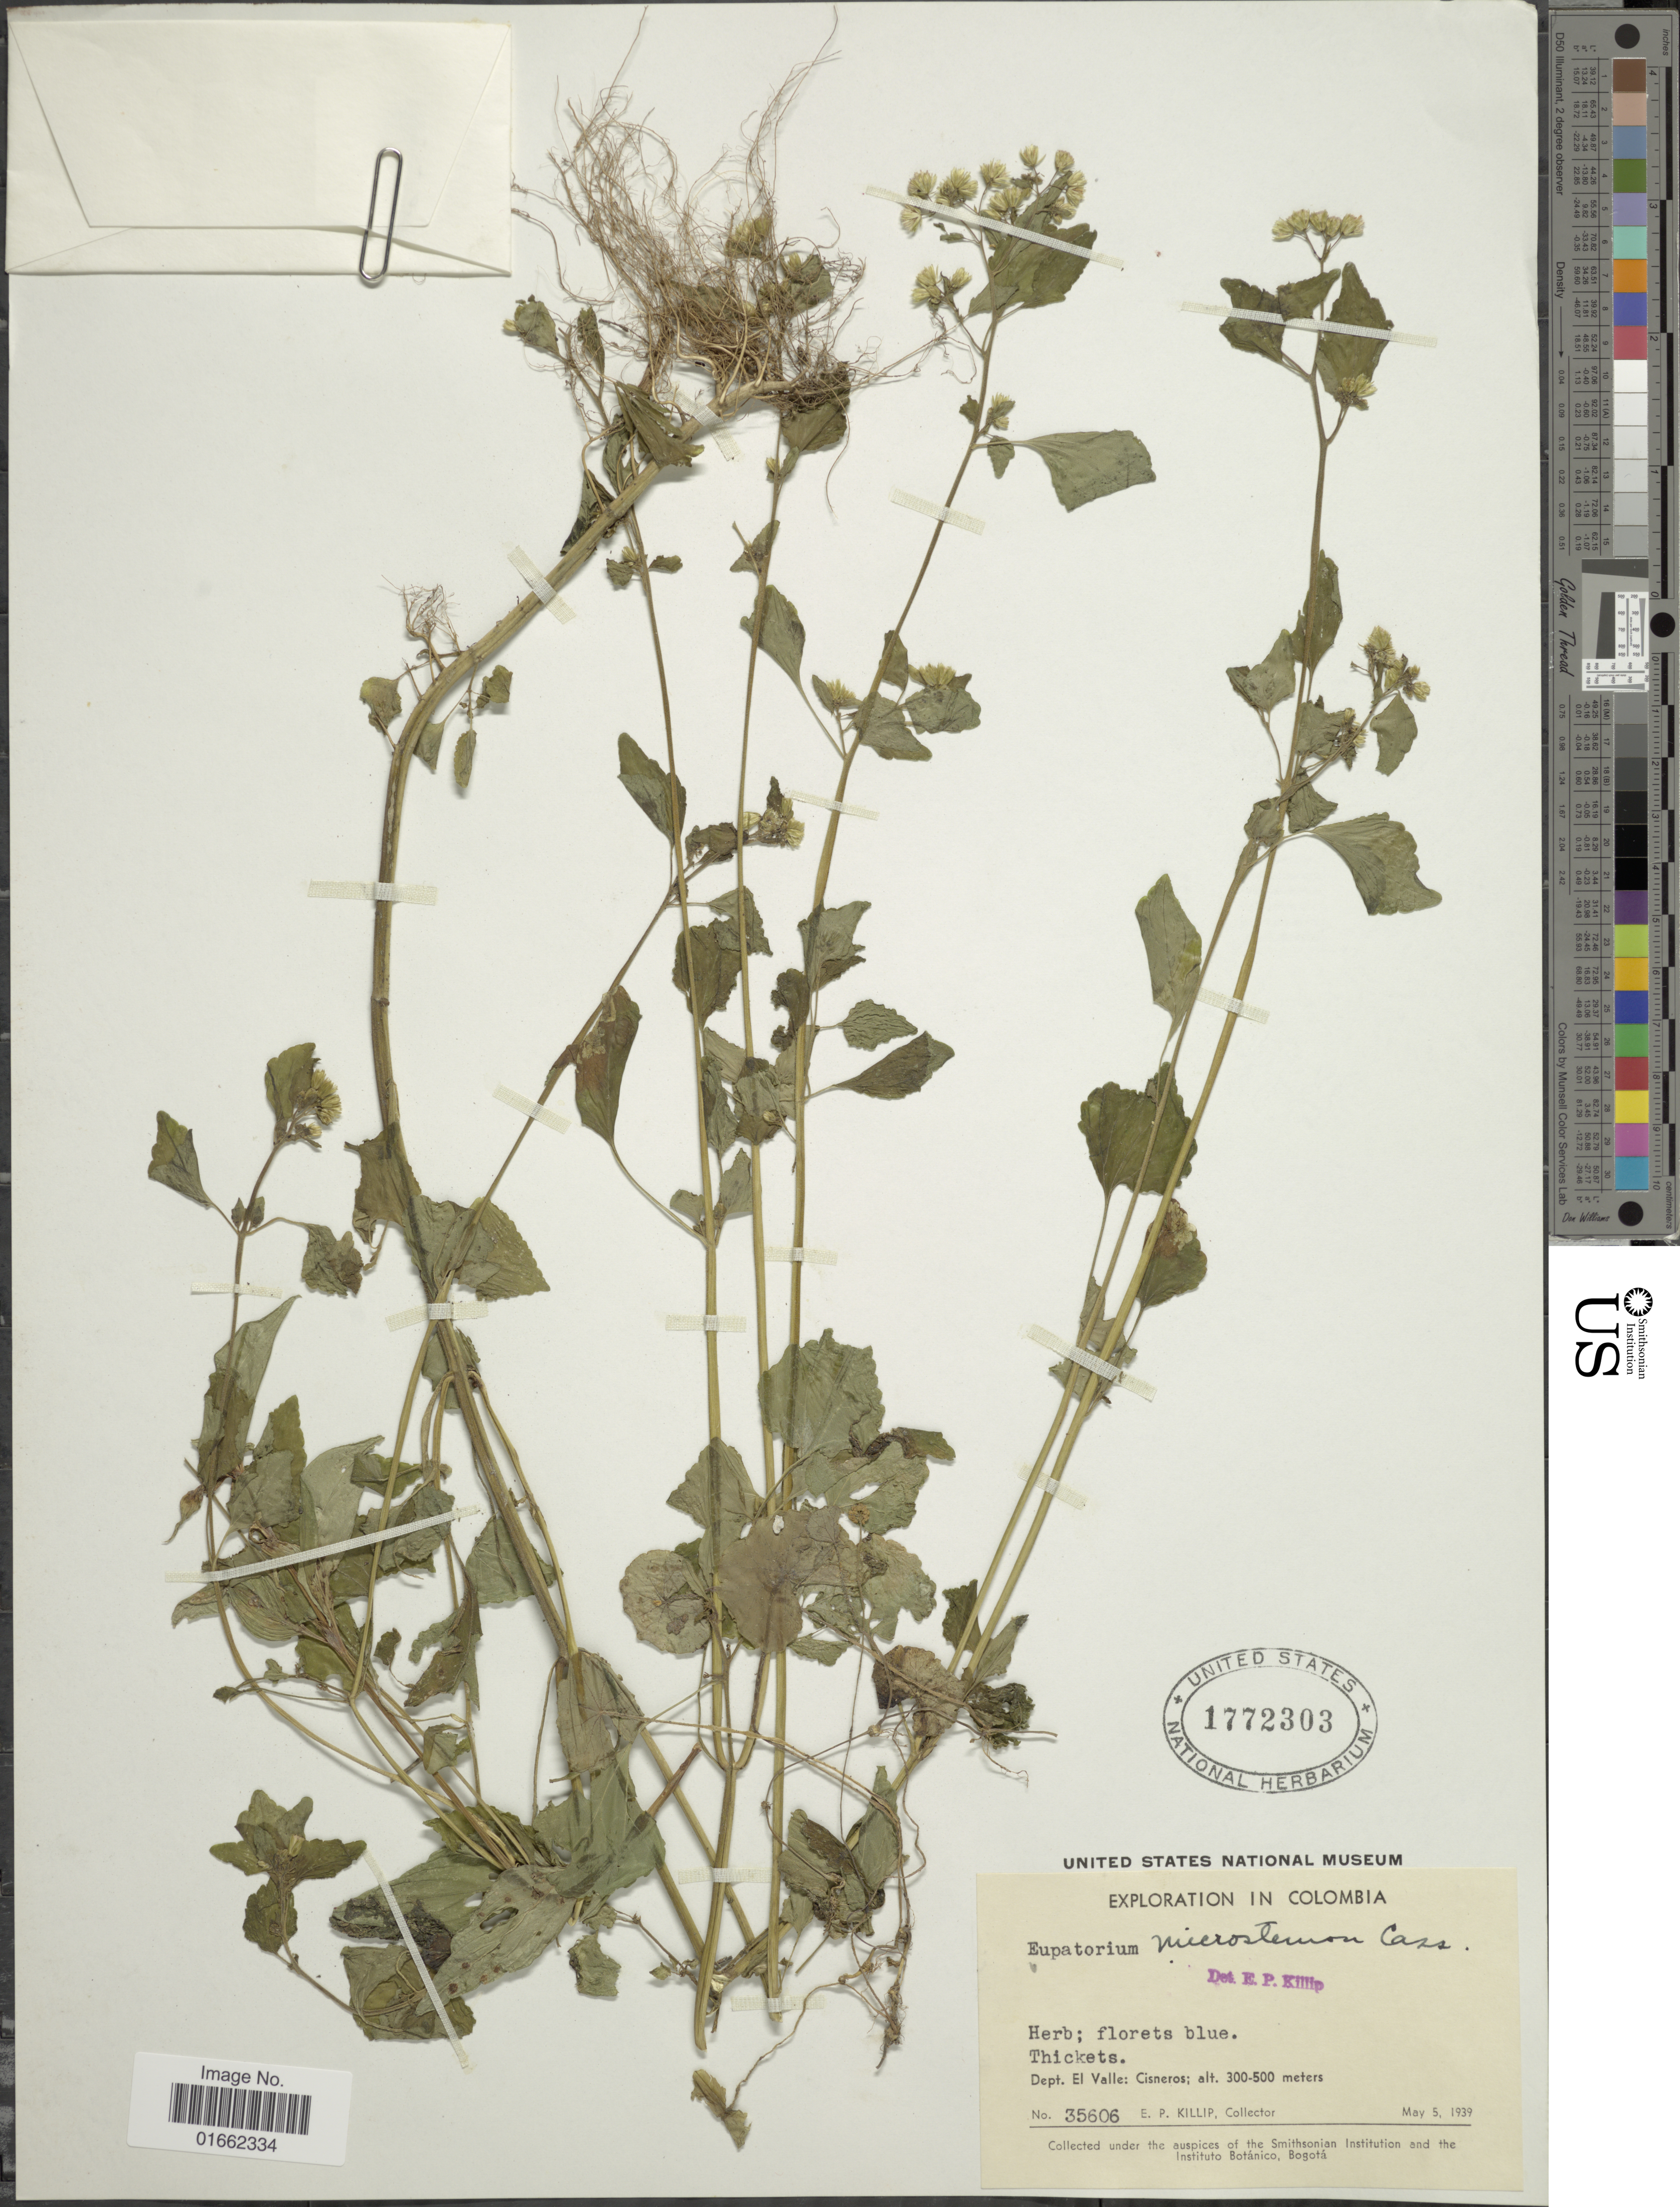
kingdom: Plantae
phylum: Tracheophyta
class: Magnoliopsida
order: Asterales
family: Asteraceae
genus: Fleischmannia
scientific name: Fleischmannia microstemon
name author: (Cass.) R.M. King & H. Rob.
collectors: E. P. Killip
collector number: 35606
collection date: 1939-05-05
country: Colombia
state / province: Valle del Cauca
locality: Dept. El Valle: Cisneros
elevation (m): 300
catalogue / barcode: US 1772303